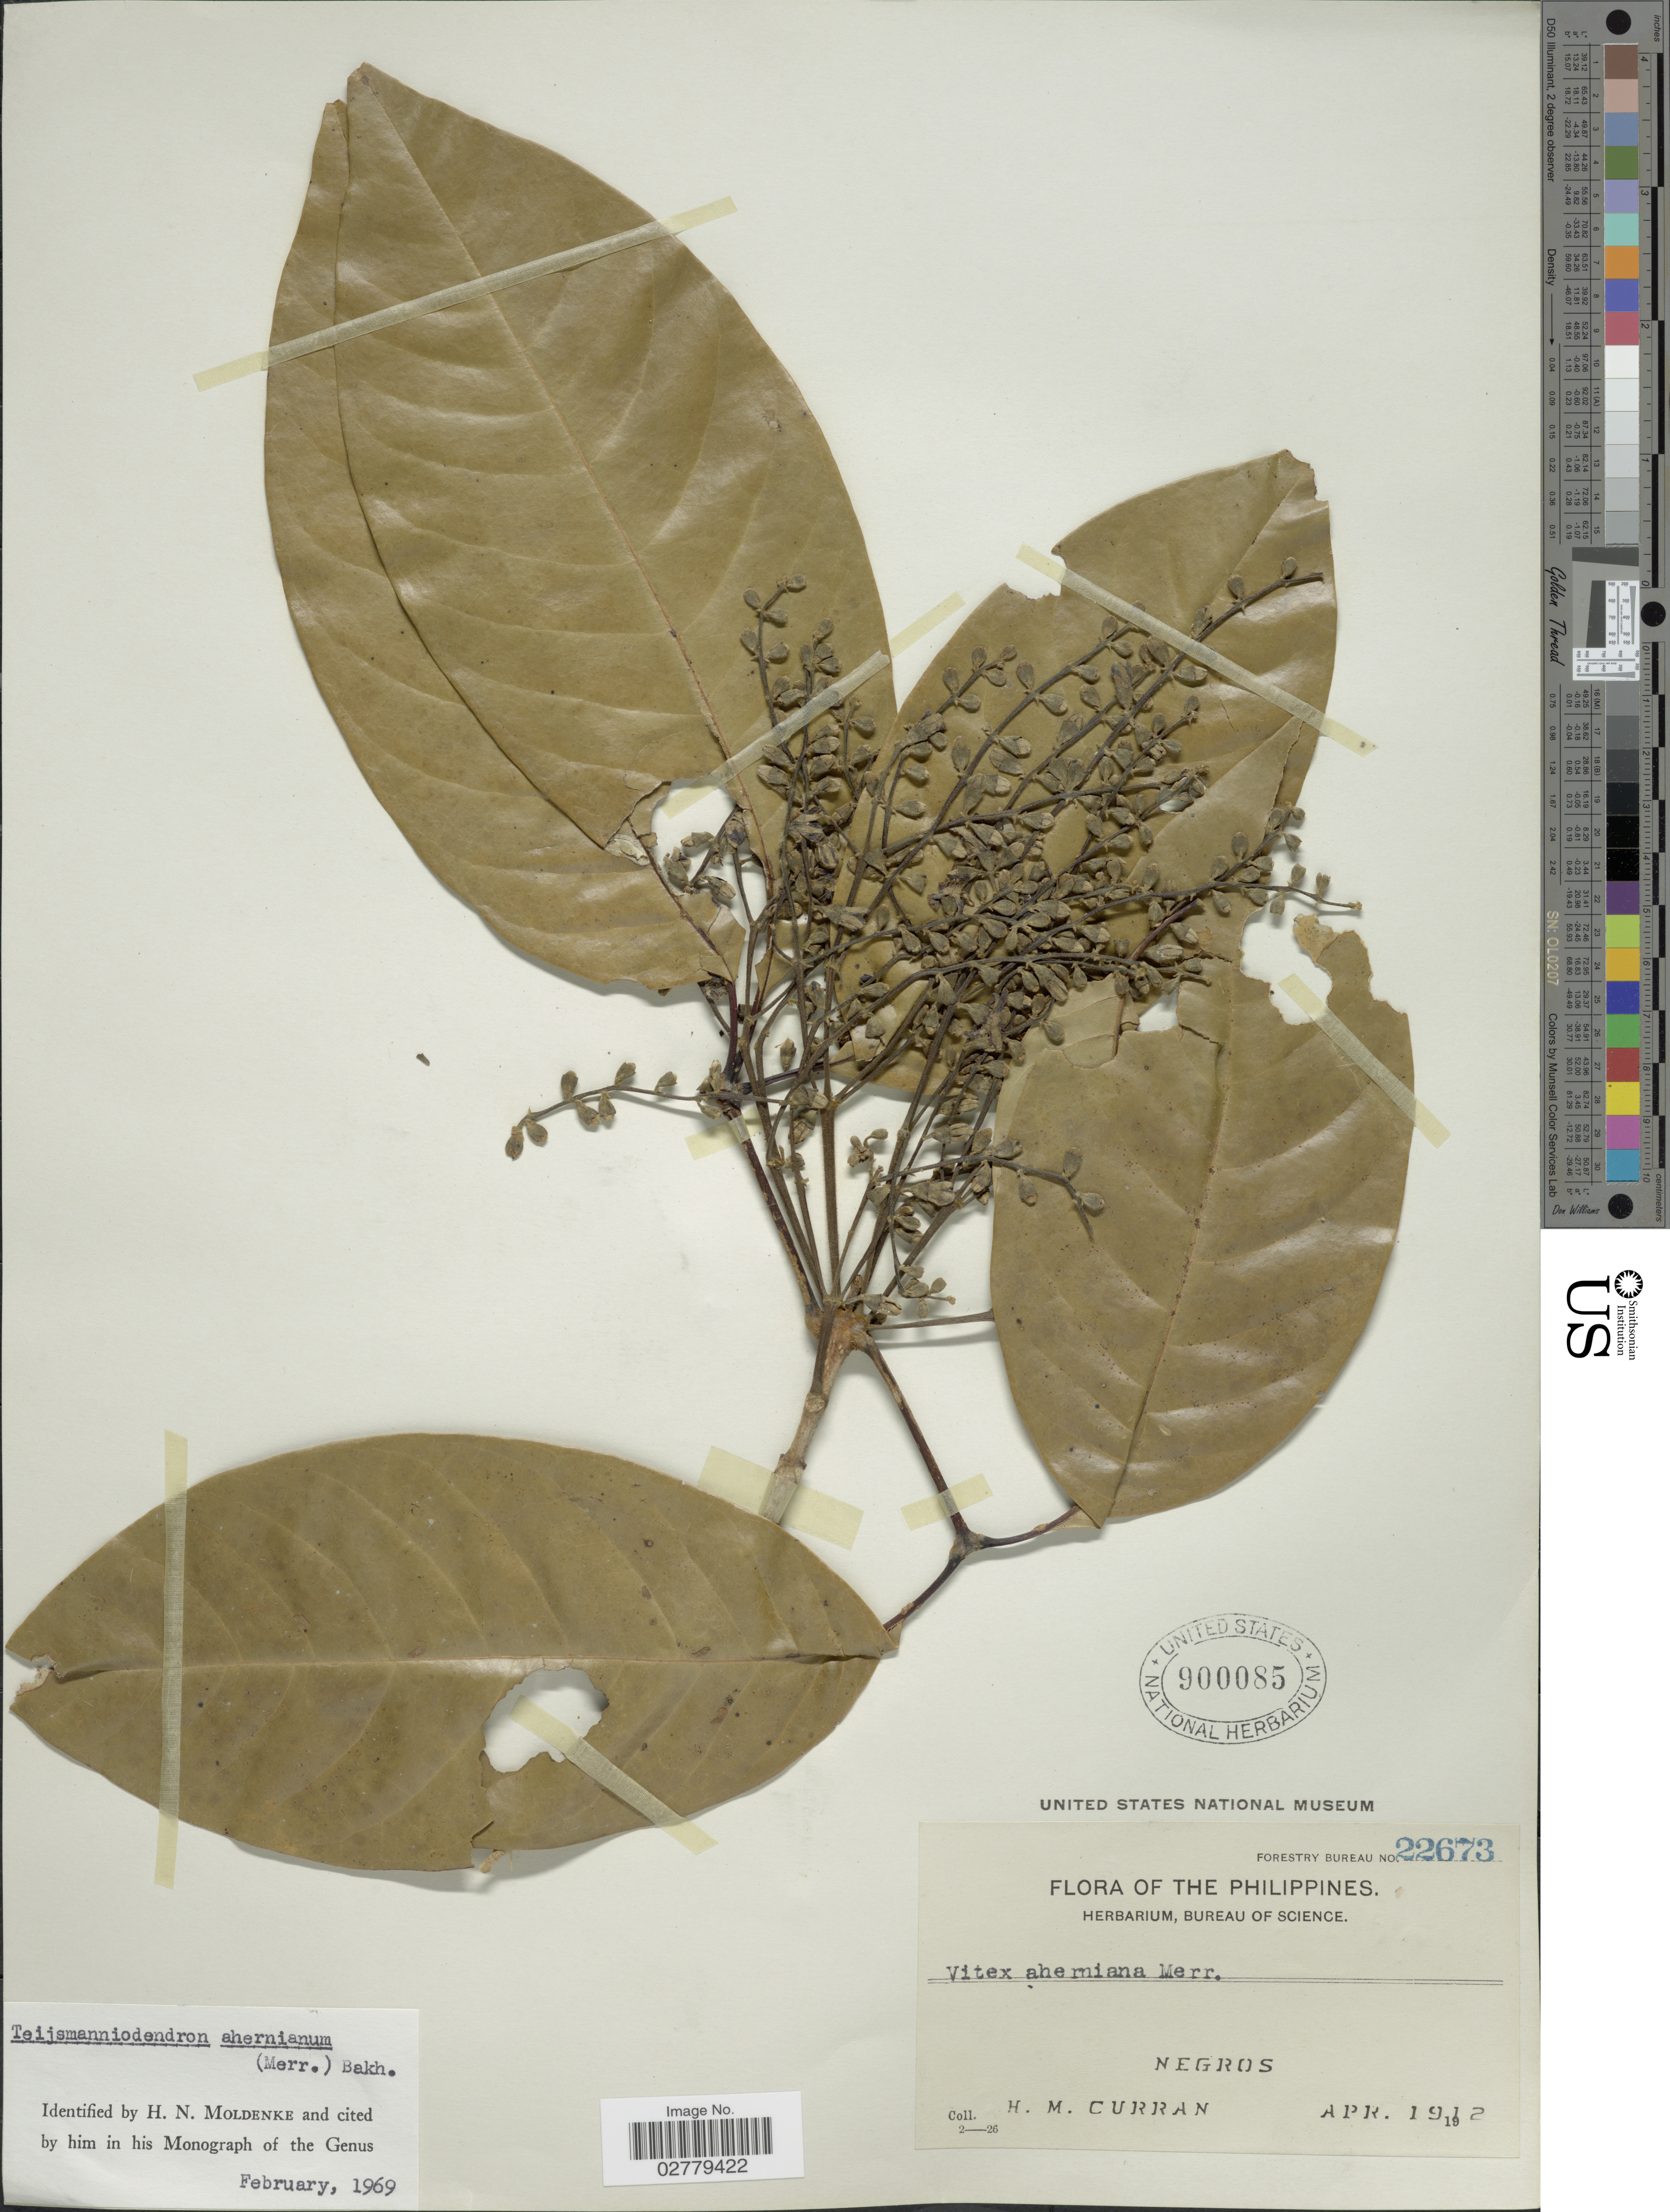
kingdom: Plantae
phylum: Tracheophyta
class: Magnoliopsida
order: Lamiales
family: Lamiaceae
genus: Teijsmanniodendron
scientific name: Teijsmanniodendron ahernianum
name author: (Merr.) Bakh.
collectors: H. M. Curran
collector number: Forestry Bureau 22673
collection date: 1912-04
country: Philippines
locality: Negros.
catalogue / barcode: US 900085